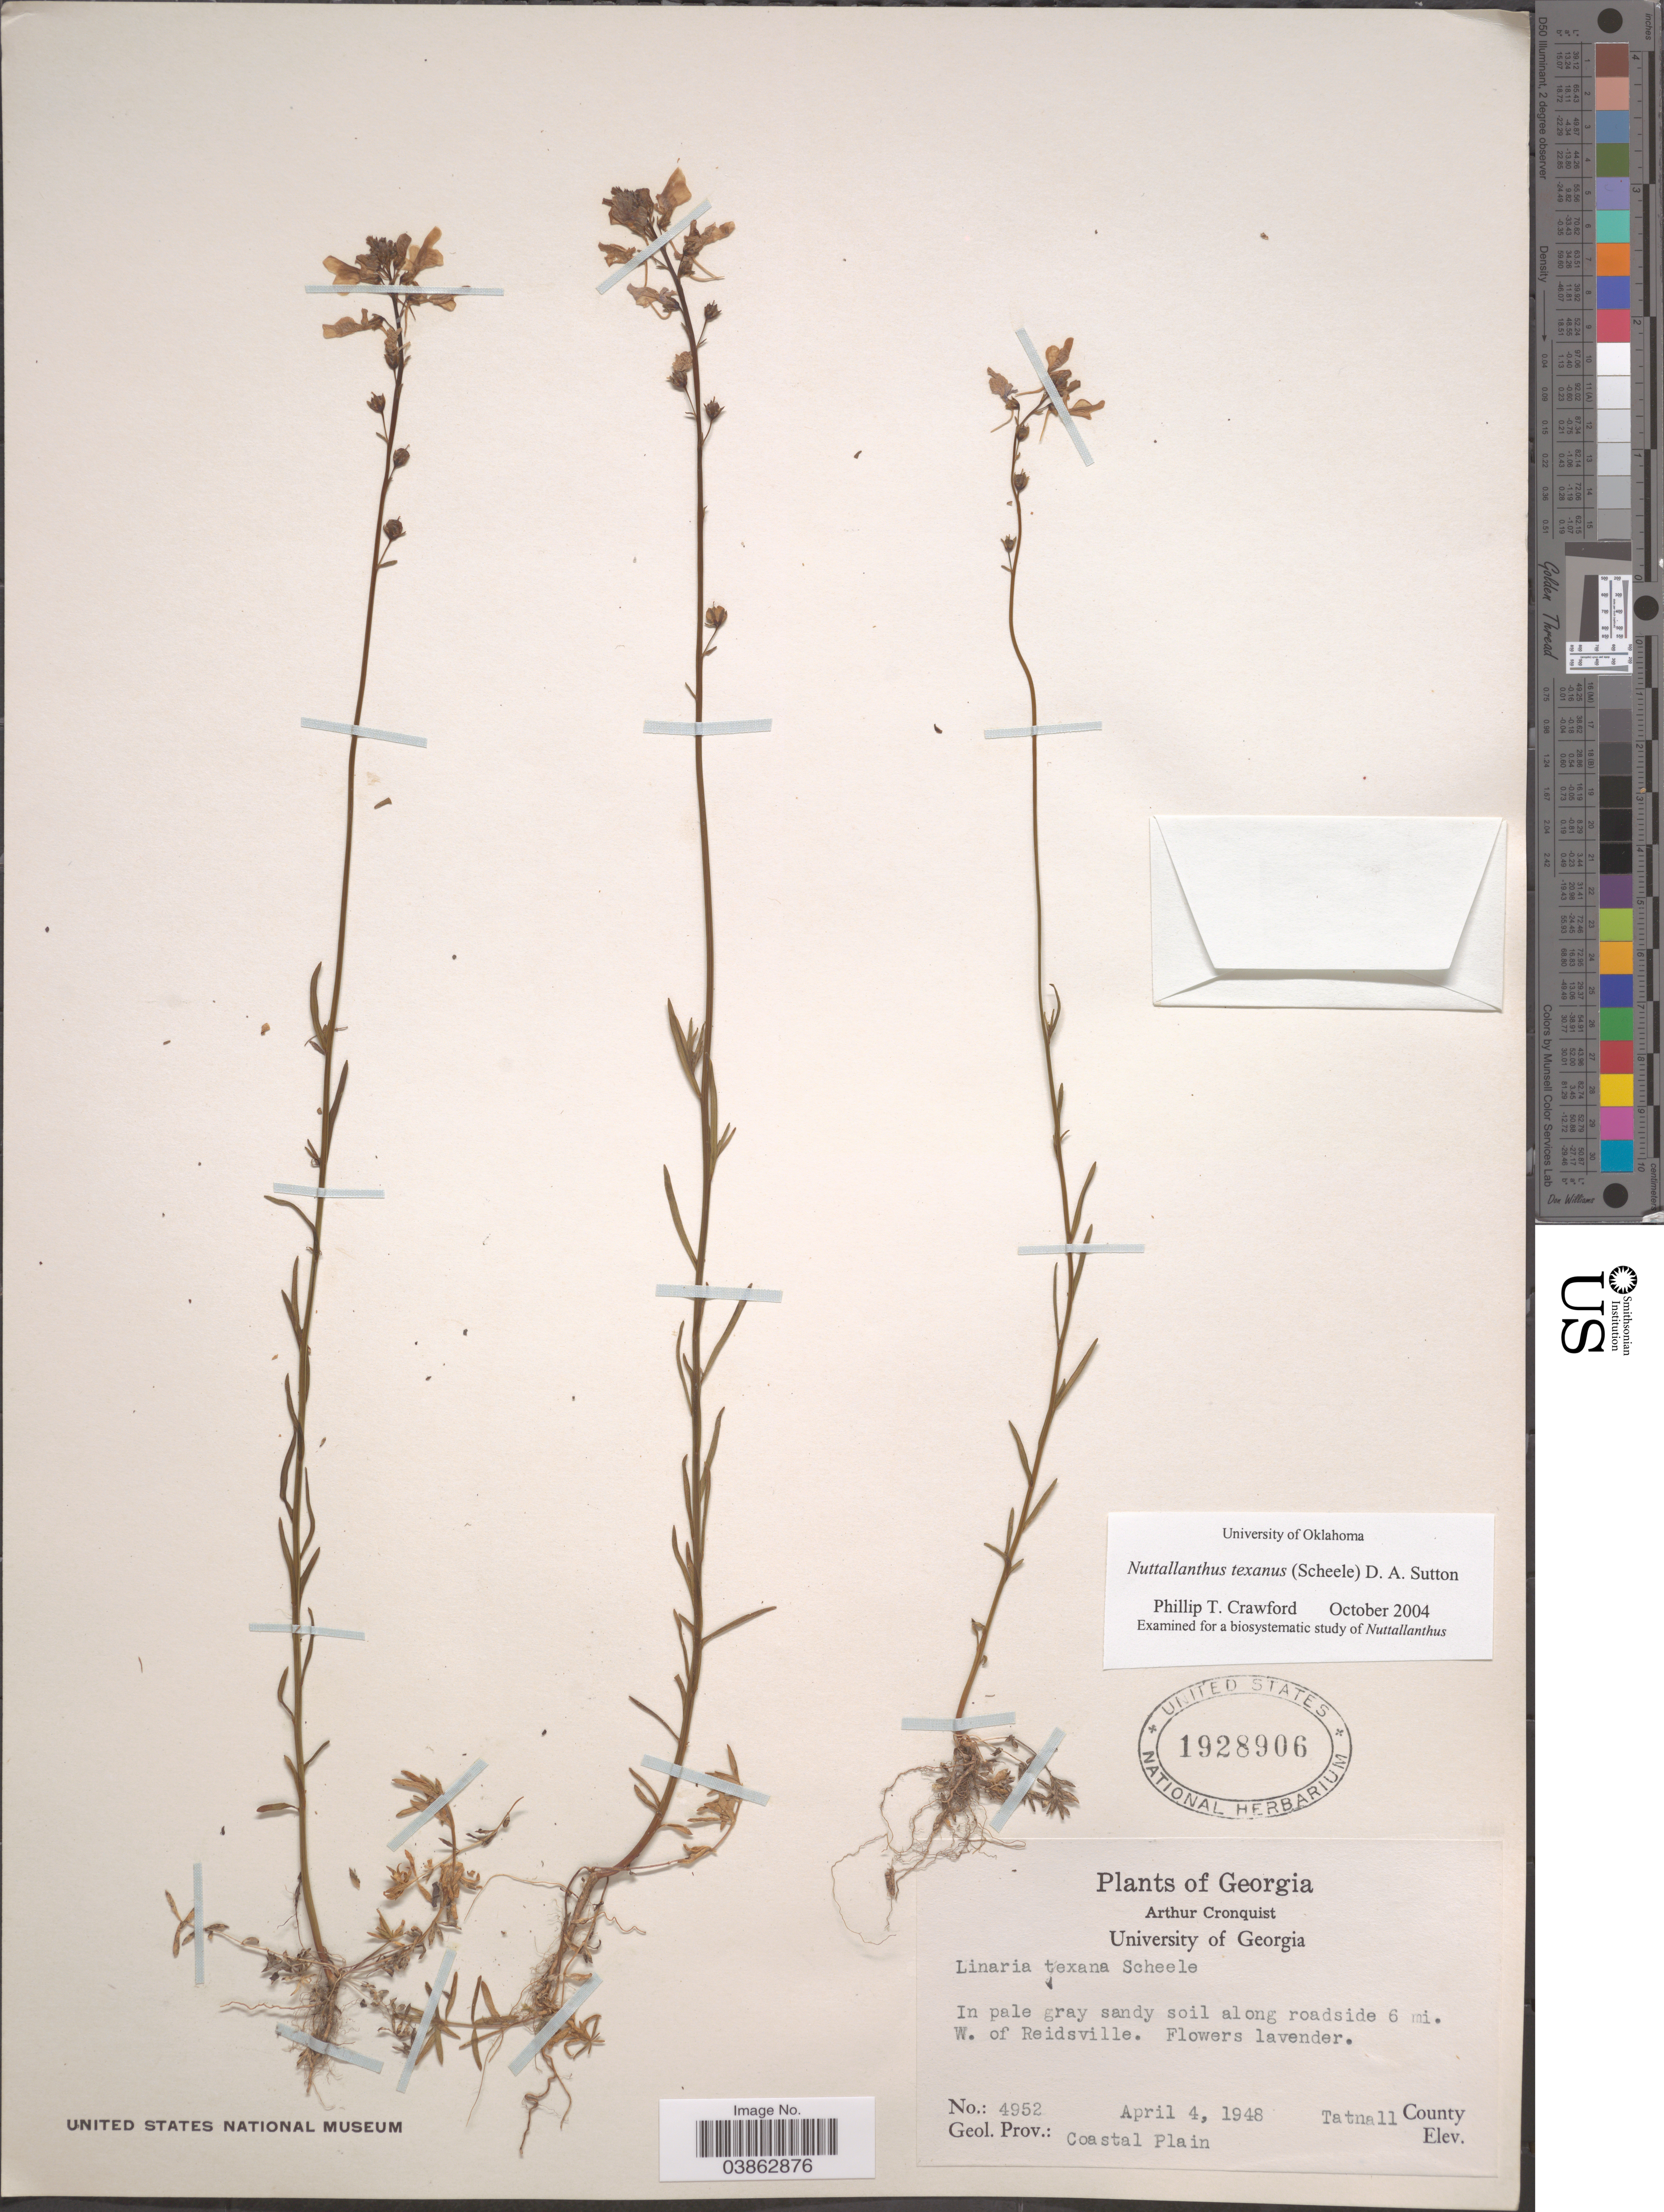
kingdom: Plantae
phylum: Tracheophyta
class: Magnoliopsida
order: Lamiales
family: Plantaginaceae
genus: Linaria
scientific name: Linaria texana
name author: Scheele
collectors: A. J. Cronquist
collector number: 4952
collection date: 1948-04-04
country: United States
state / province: Georgia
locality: In pale gray sandy soil along roadside 6 mi. W. of Reidsville. Tatnall County. Geol. Prov.: Coastal Plain.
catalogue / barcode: US 1928906